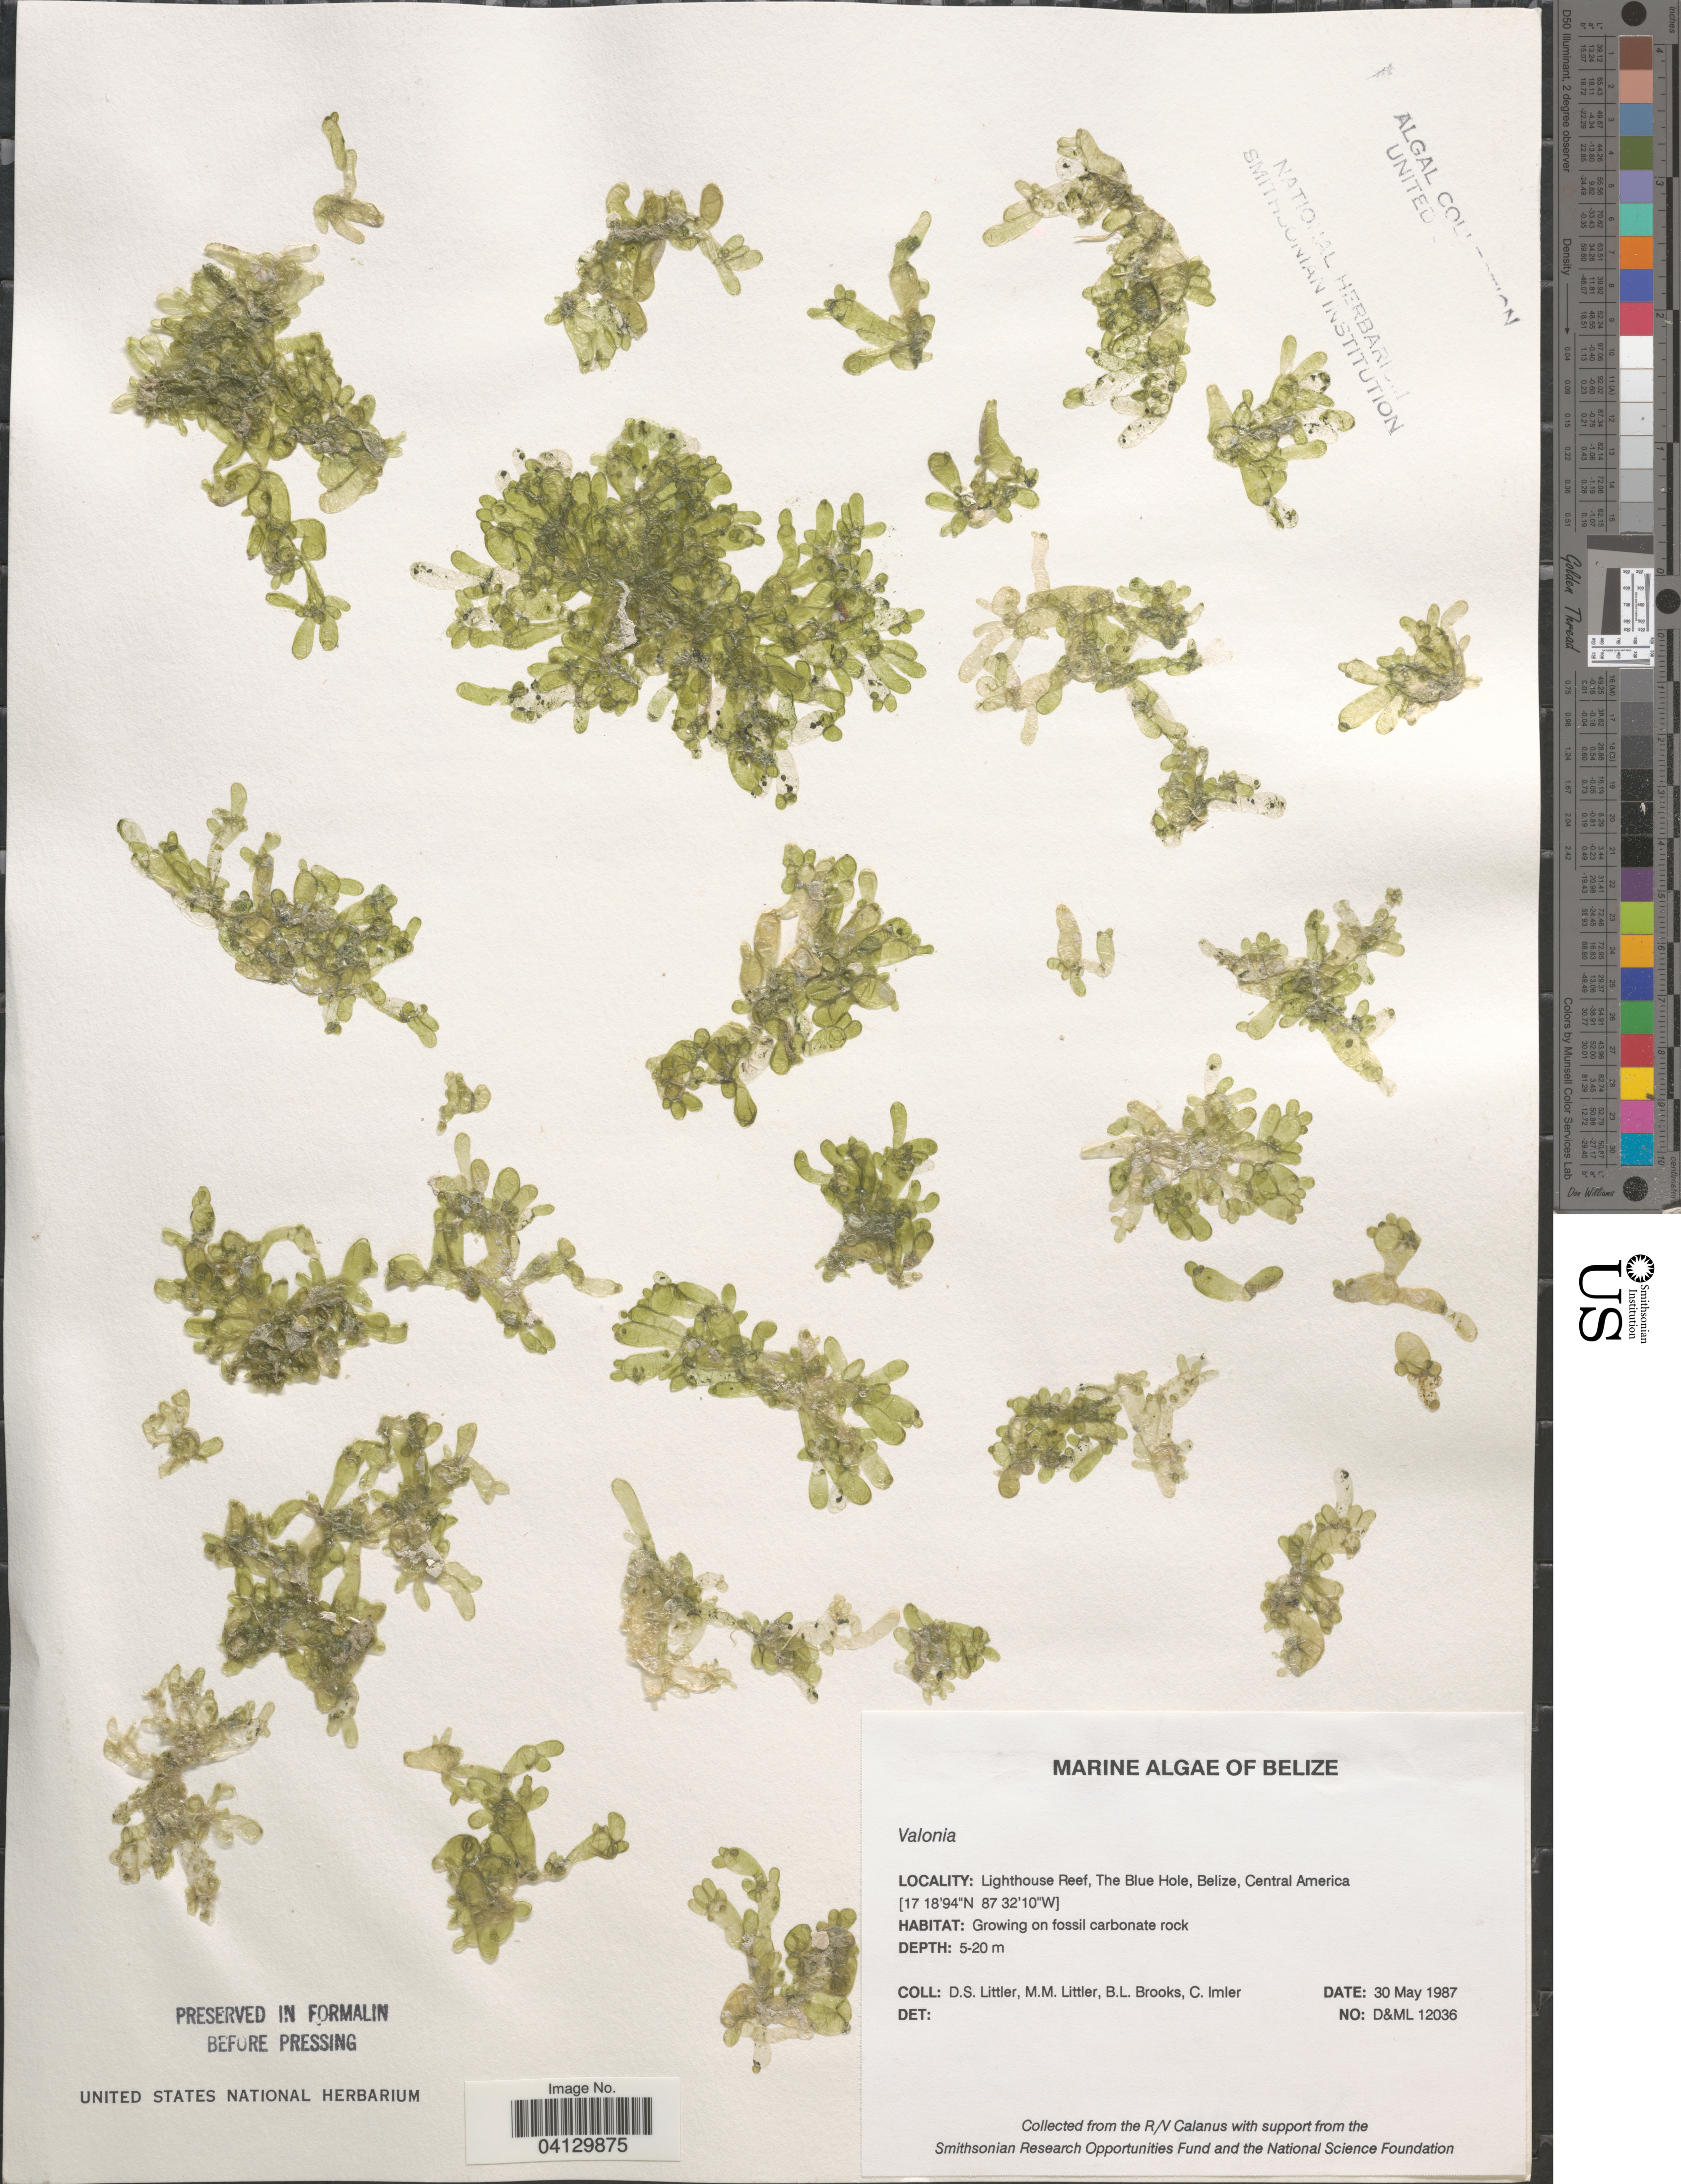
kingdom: Plantae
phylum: Chlorophyta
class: Ulvophyceae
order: Siphonocladales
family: Valoniaceae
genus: Valonia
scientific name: Valonia sp.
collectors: D. S. Littler, B. Brooks & C. Imler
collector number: D&ML12036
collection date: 1987-05-30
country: Belize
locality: Lighthouse Reef, The Blue Hole.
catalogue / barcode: US 328873